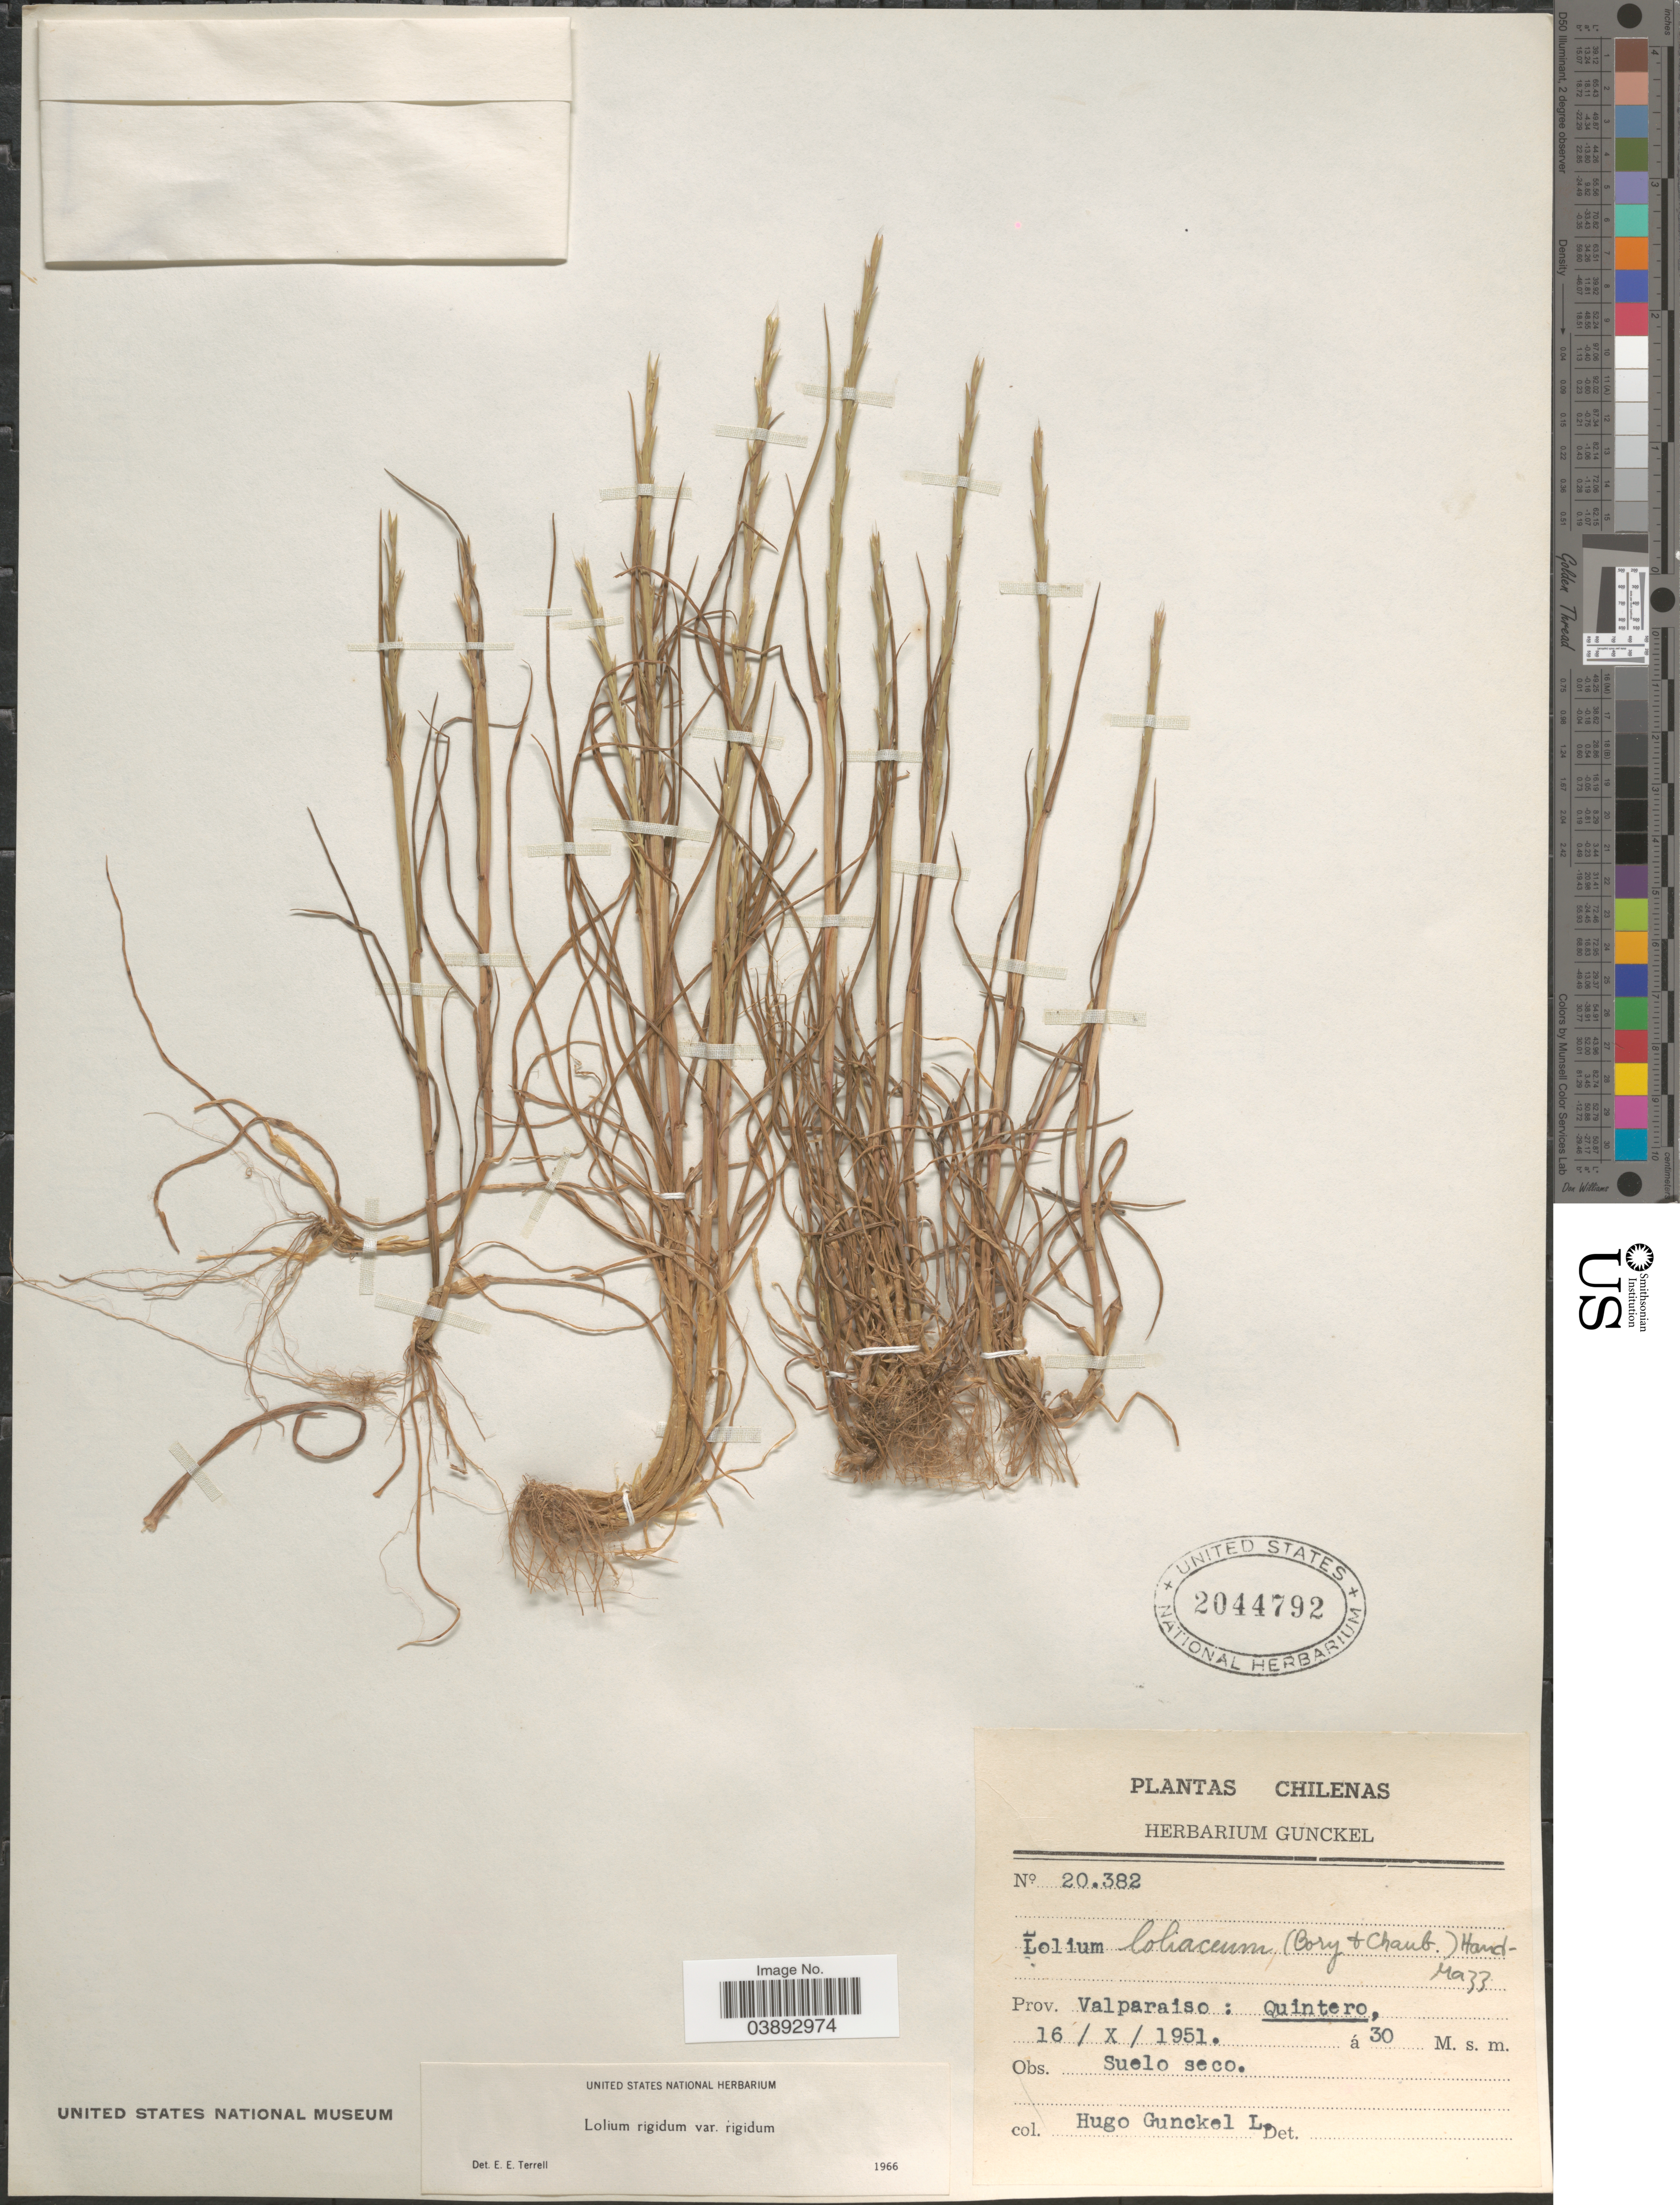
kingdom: Plantae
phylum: Tracheophyta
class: Liliopsida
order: Poales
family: Poaceae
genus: Lolium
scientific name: Lolium rigidum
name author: Gaudin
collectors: H. Gunckel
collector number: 20382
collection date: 1951-10-16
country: Chile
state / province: Valparaíso (V)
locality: Quintero.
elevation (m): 30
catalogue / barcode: US 2044792